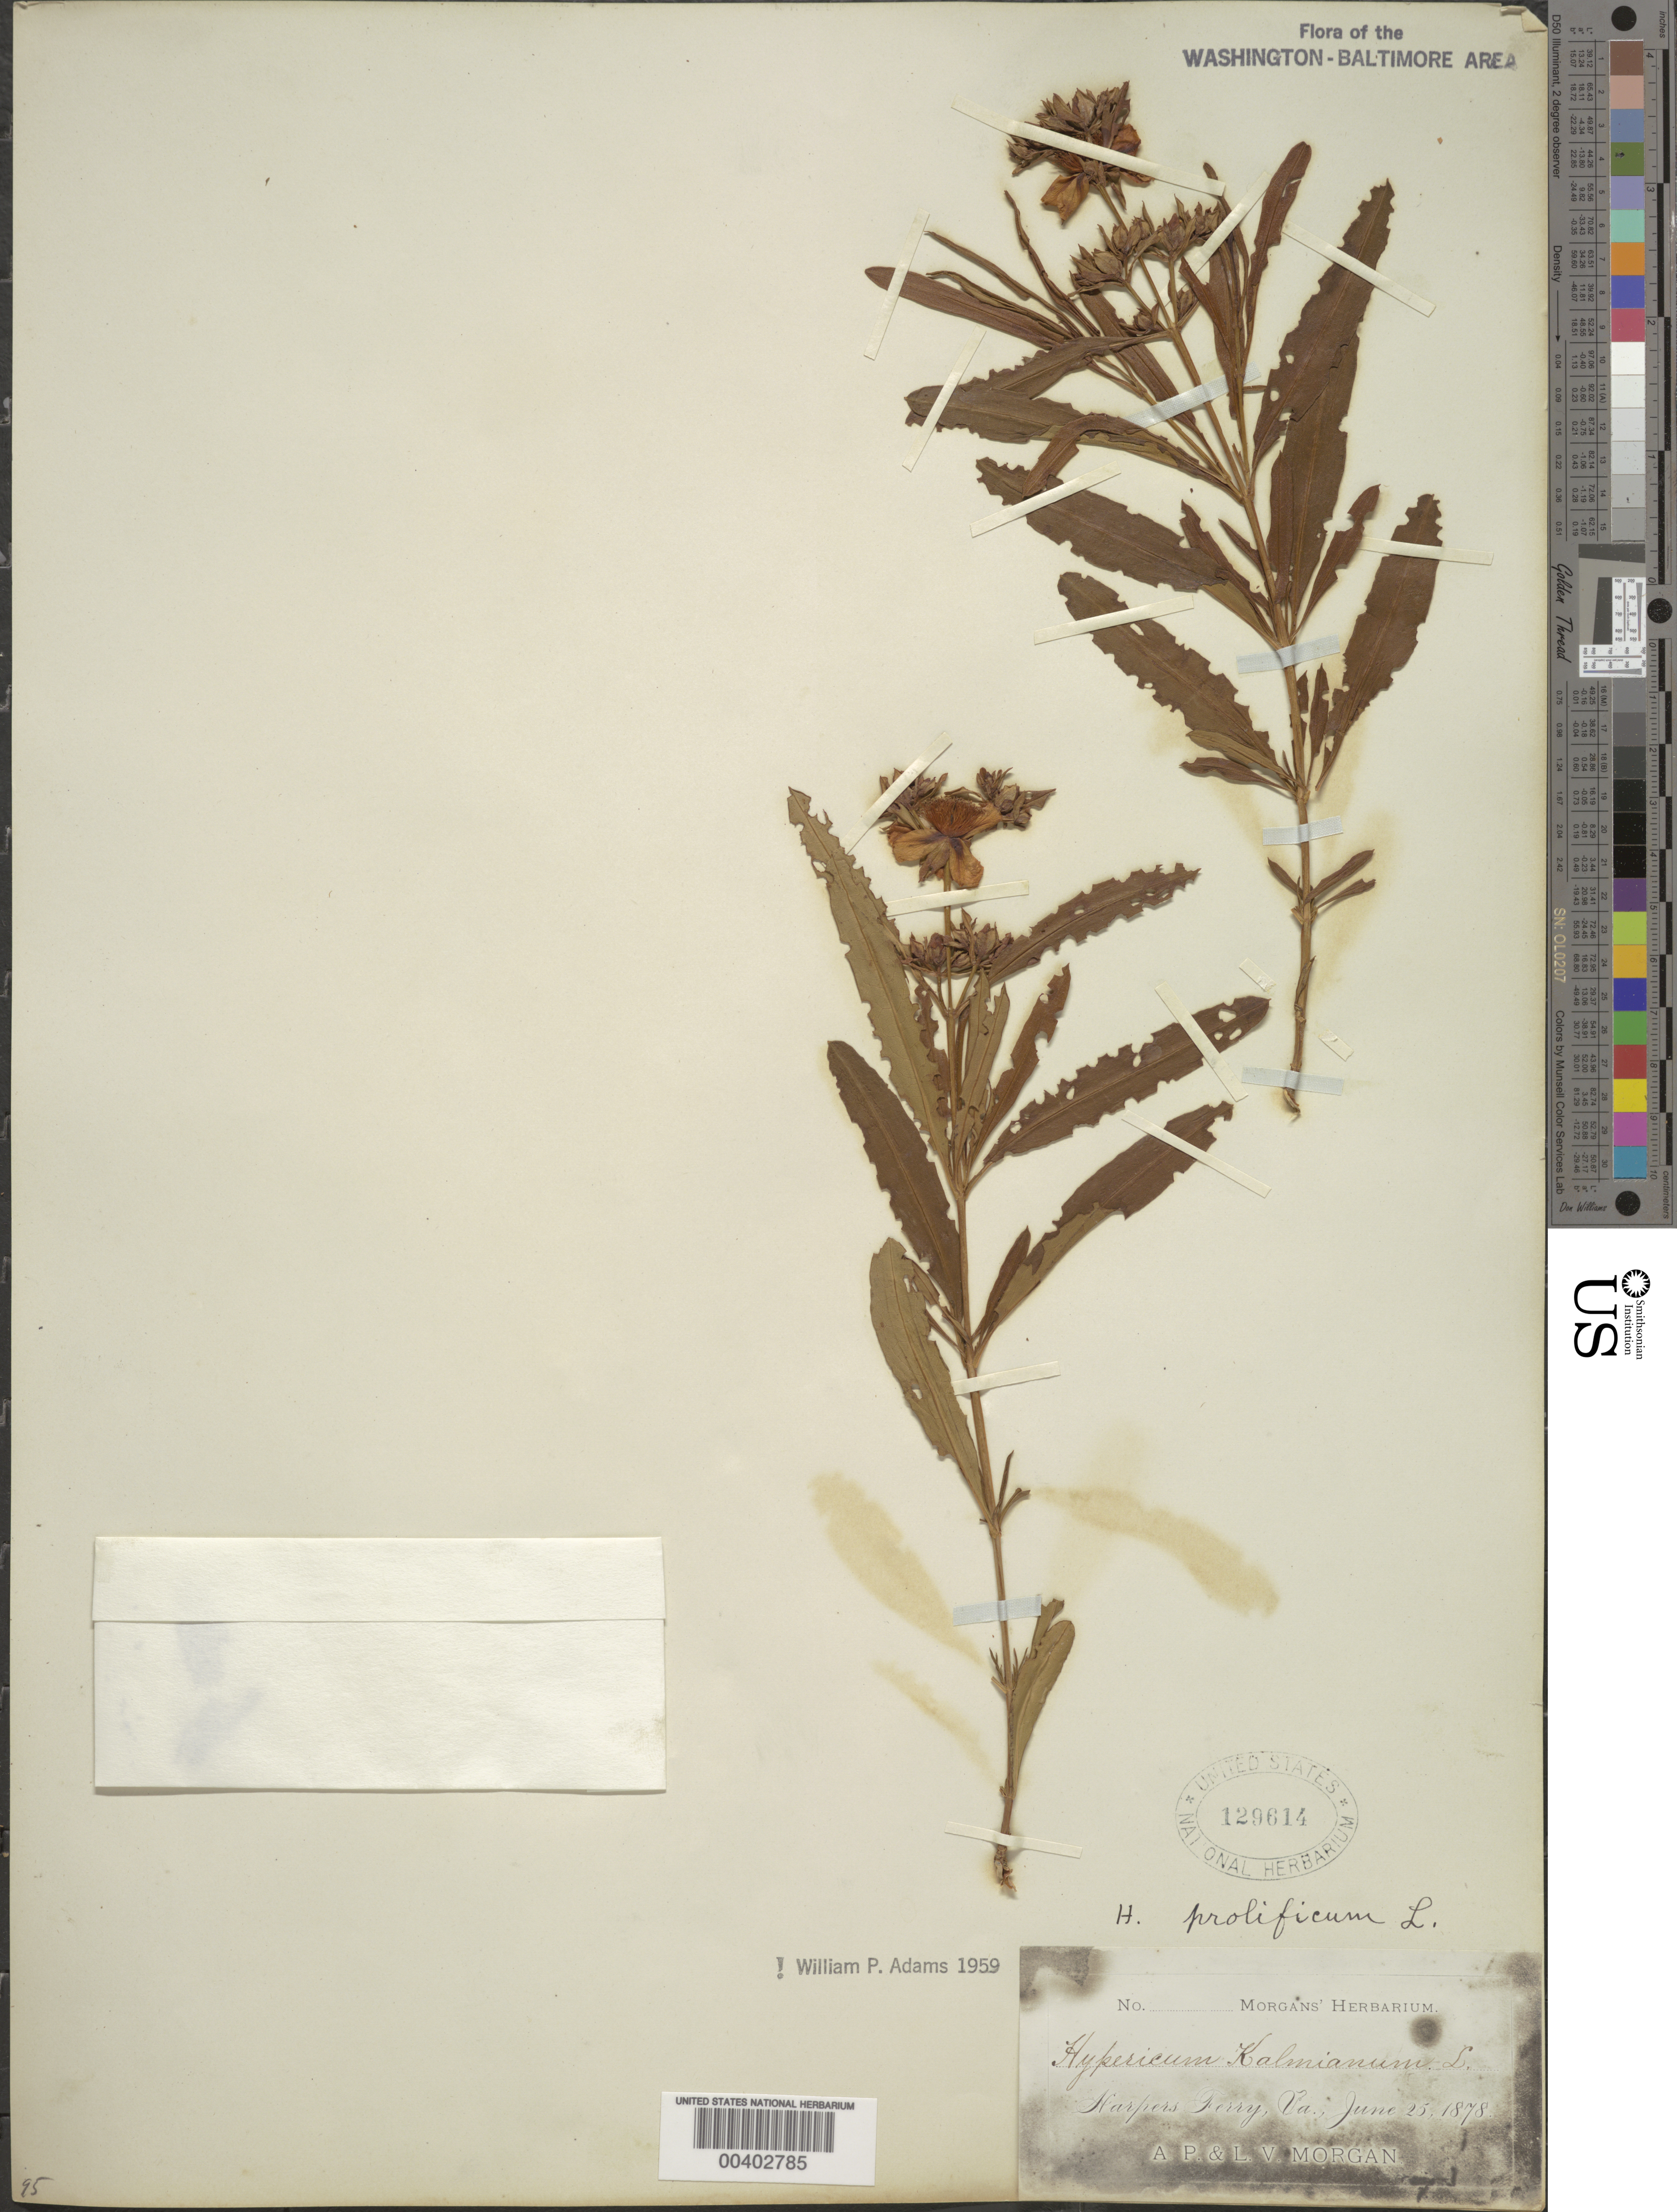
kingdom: Plantae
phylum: Tracheophyta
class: Magnoliopsida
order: Malpighiales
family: Hypericaceae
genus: Hypericum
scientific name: Hypericum prolificum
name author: L.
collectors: A. Morgan & L. Morgan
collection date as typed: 25 Jun 1978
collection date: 1978-06-25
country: United States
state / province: Virginia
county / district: Loudoun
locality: Harpers Ferry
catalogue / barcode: US 129614